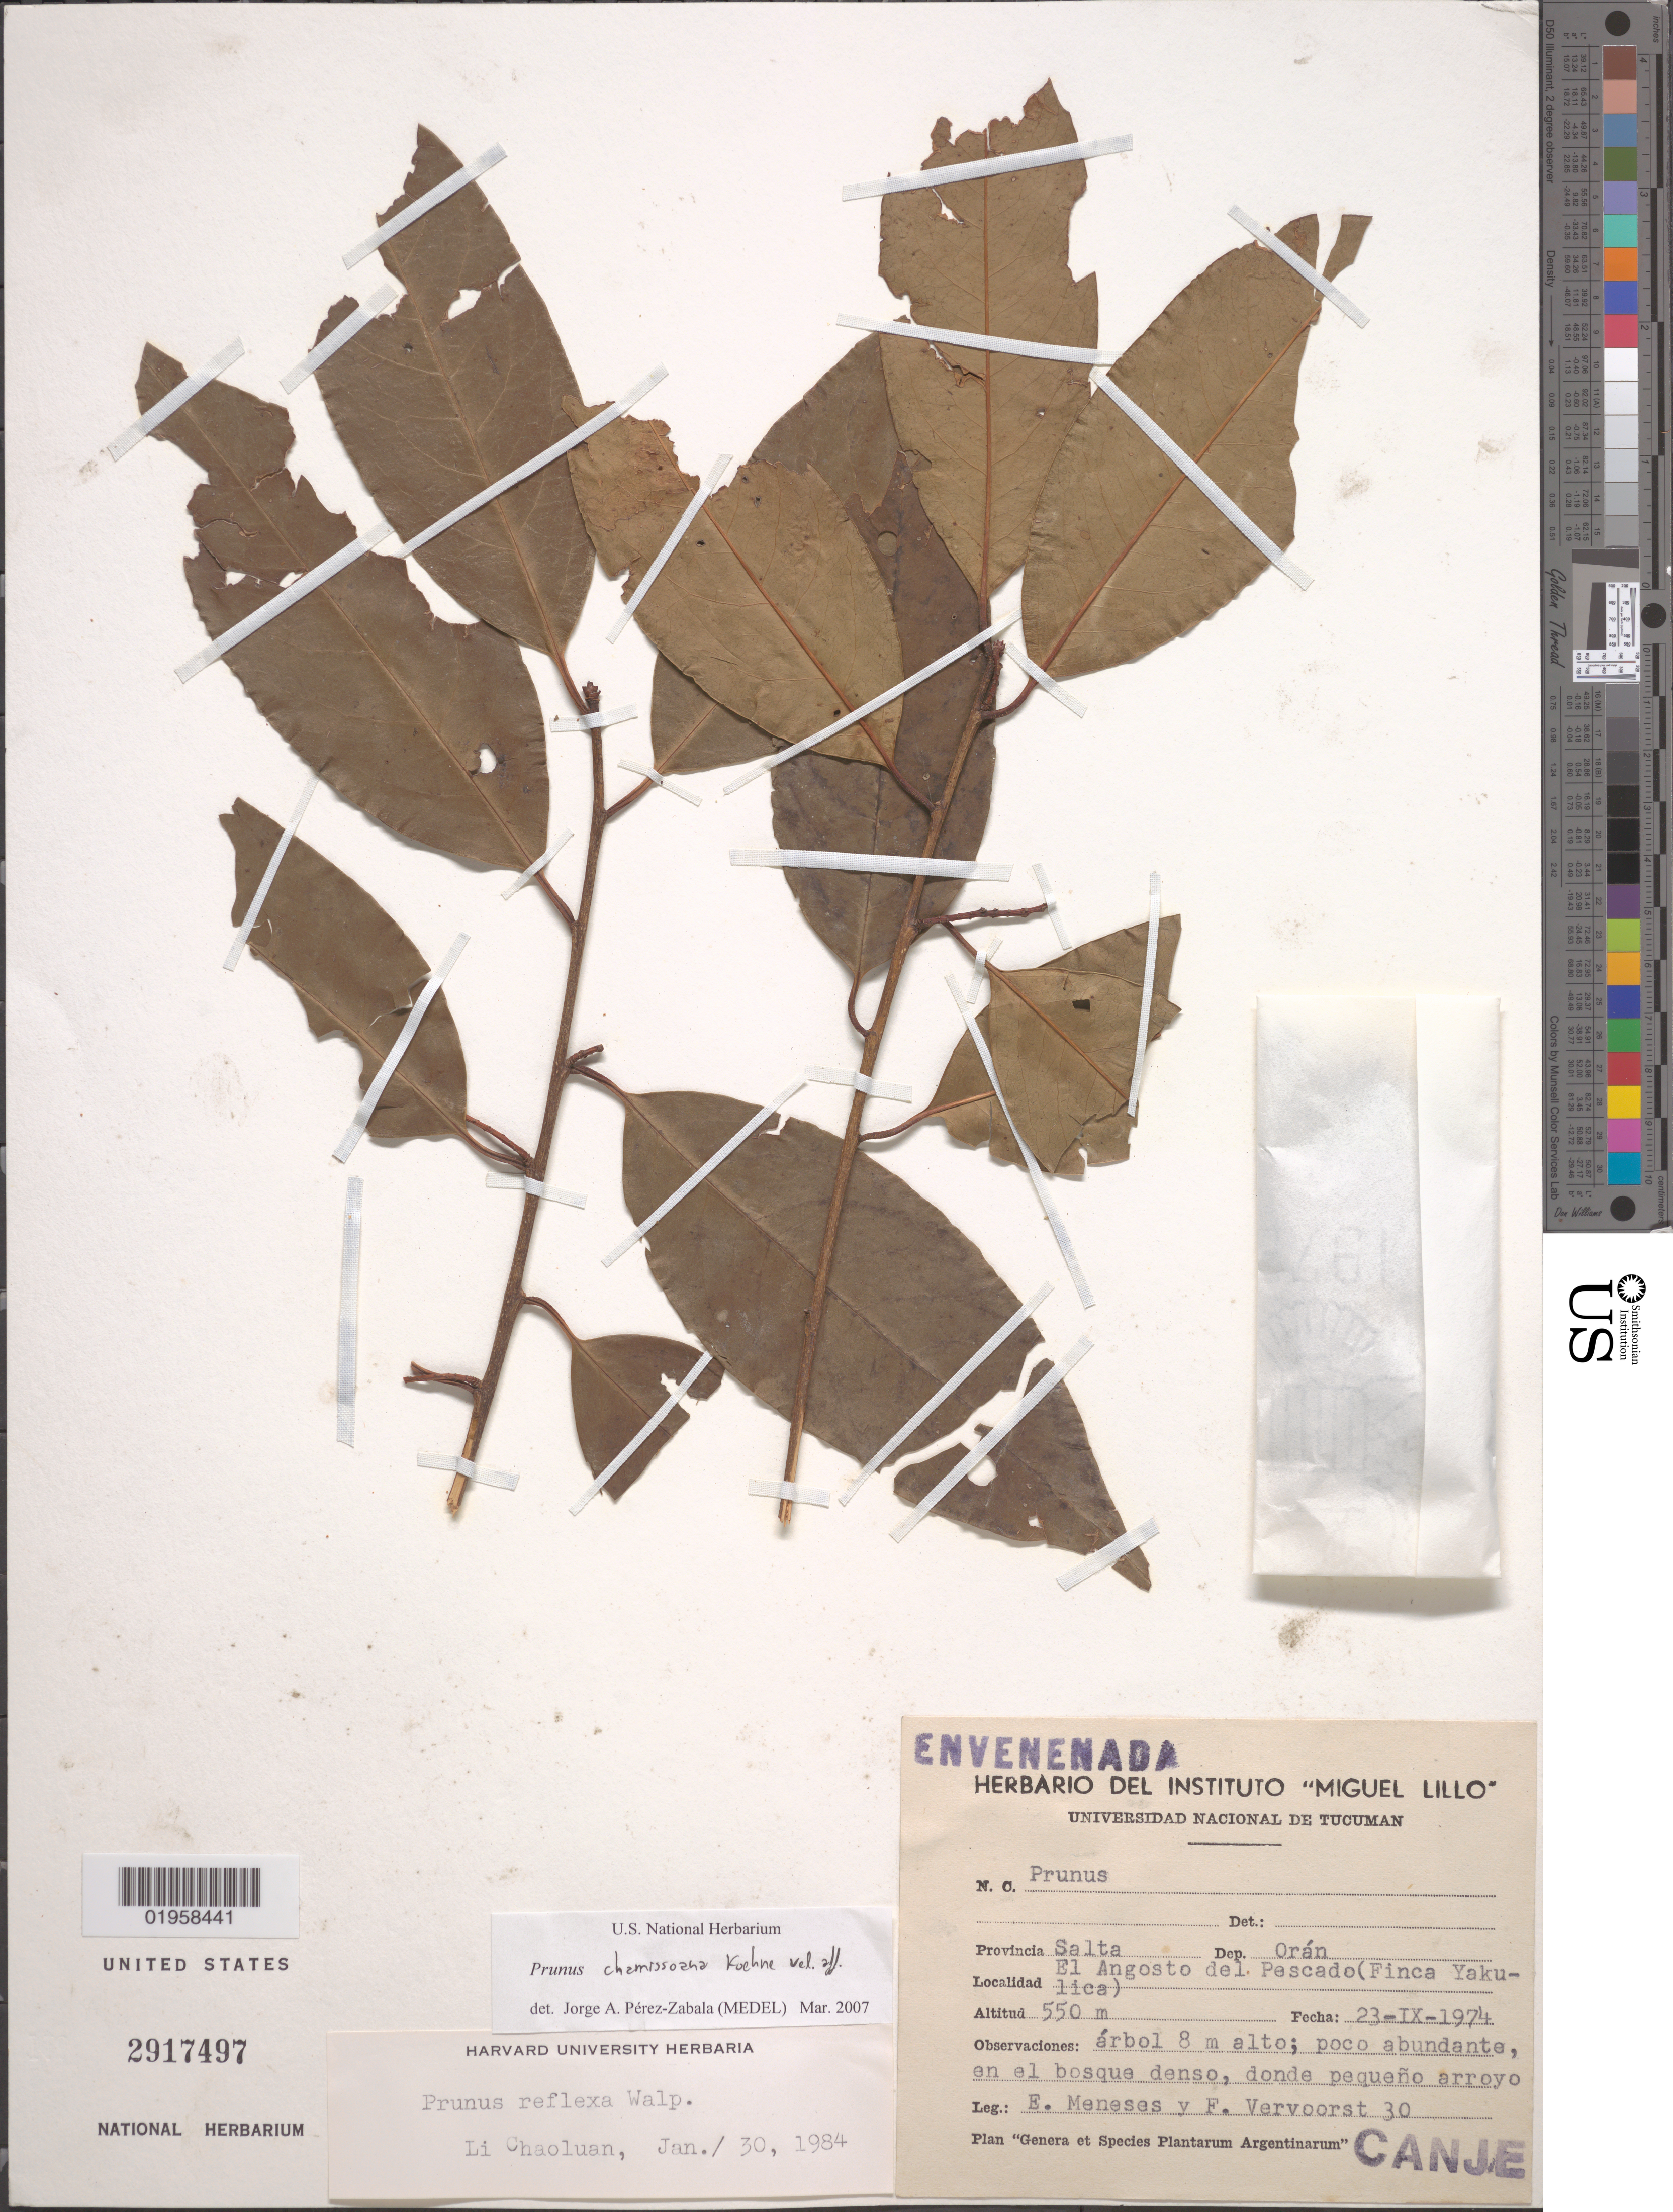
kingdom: Plantae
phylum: Tracheophyta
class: Magnoliopsida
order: Rosales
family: Rosaceae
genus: Prunus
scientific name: Prunus chamissoana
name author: Koehne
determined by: Pérez, J. A.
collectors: E. Meneses & F. Vervoorst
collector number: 30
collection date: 1974-09-23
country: Argentina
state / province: Salta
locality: Orán. El Agosto del Pescado (Finca Yakulica)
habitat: En el bosque denso, donde pequeño arroyo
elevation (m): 550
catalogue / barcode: US 2917497